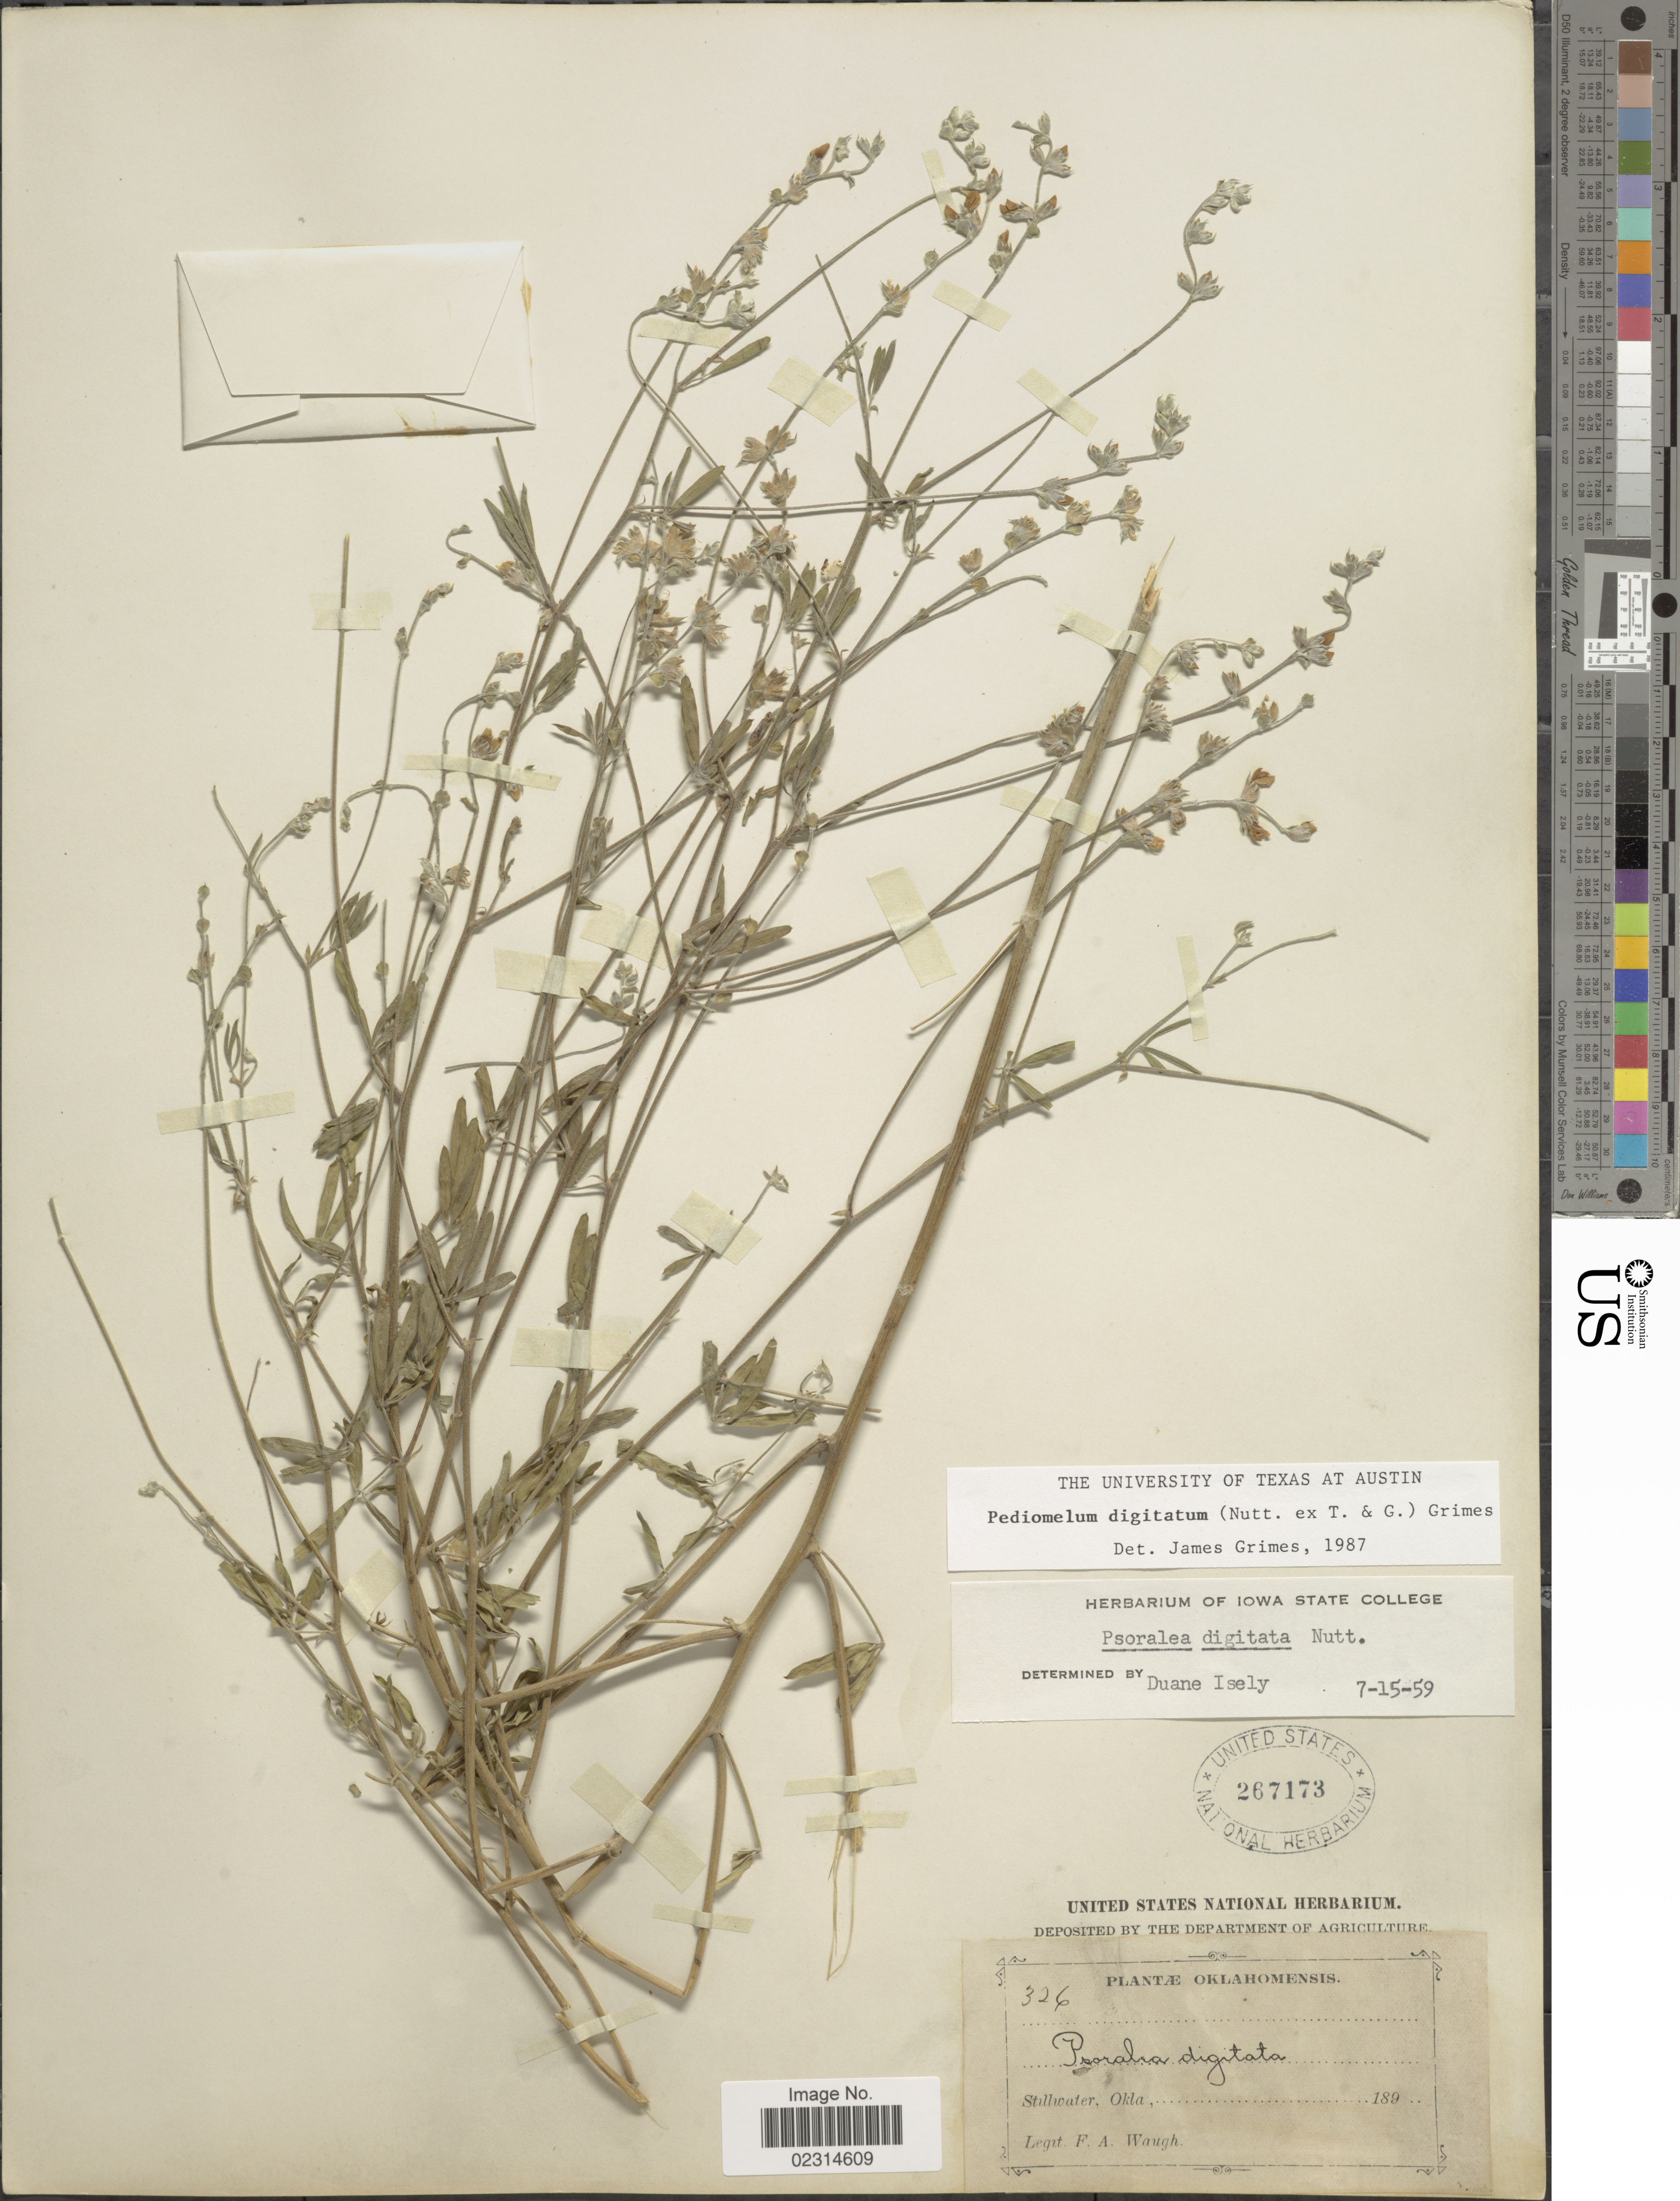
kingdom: Plantae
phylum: Tracheophyta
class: Magnoliopsida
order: Fabales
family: Fabaceae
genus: Pediomelum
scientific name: Pediomelum digitatum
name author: (Nutt. ex Torr. & A. Gray) Isely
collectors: F. Waugh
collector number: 326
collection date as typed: Transcribed d/m/y: //189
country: United States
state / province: Oklahoma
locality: Stillwater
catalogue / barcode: US 267173